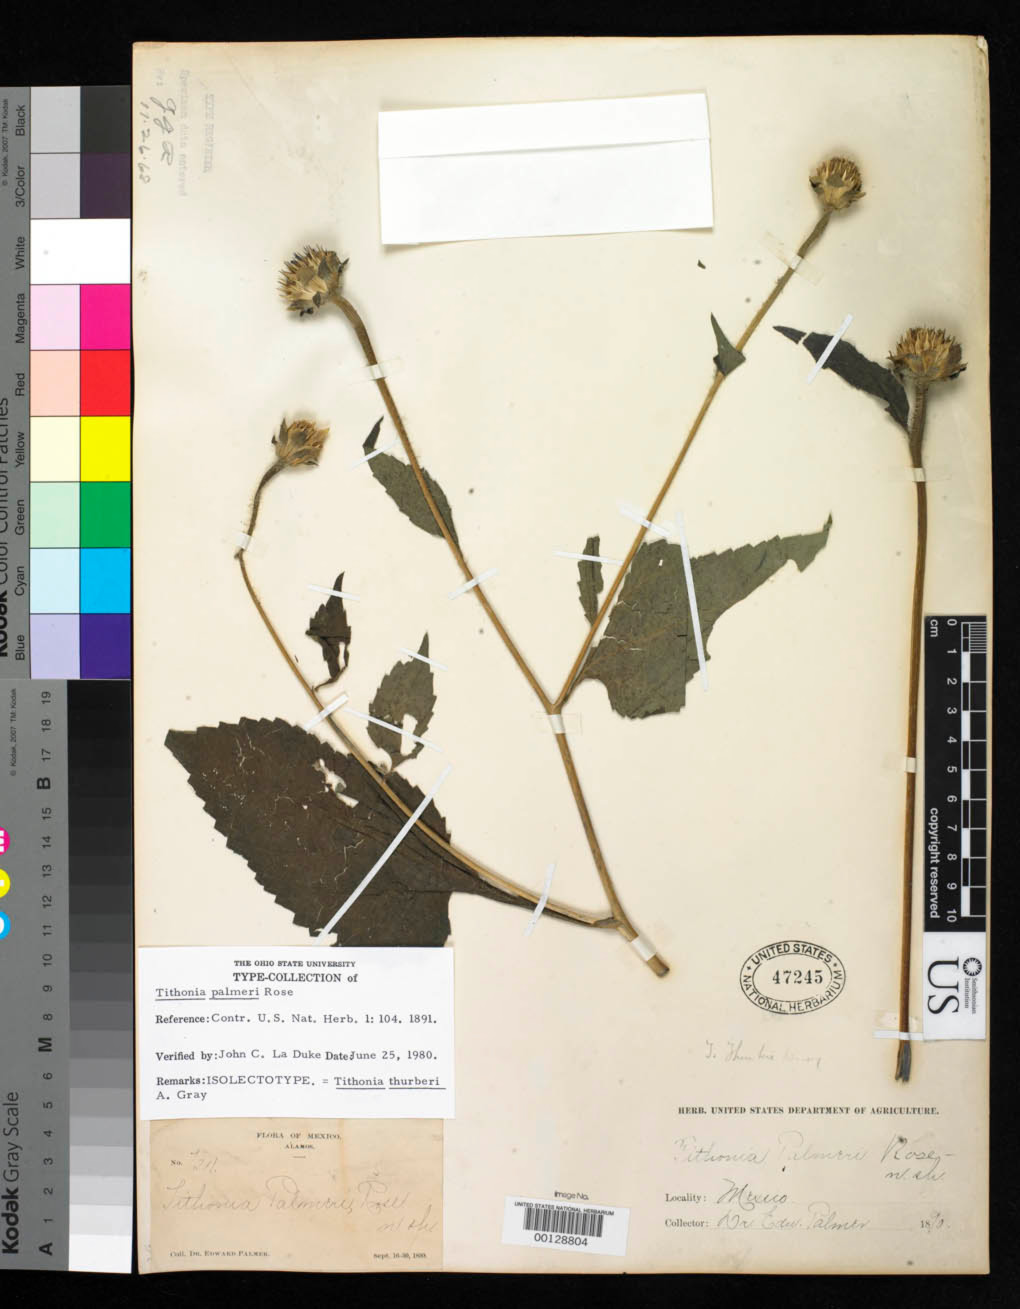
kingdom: Plantae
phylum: Tracheophyta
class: Magnoliopsida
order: Asterales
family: Asteraceae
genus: Tithonia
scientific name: Tithonia palmeri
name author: Rose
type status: Isolectotype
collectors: E. Palmer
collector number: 721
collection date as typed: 16 Sep 1890 to 30 Sep 1890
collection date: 1890-09-16/1890-09-30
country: Mexico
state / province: Sonora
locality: Alamos.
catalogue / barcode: US 47245